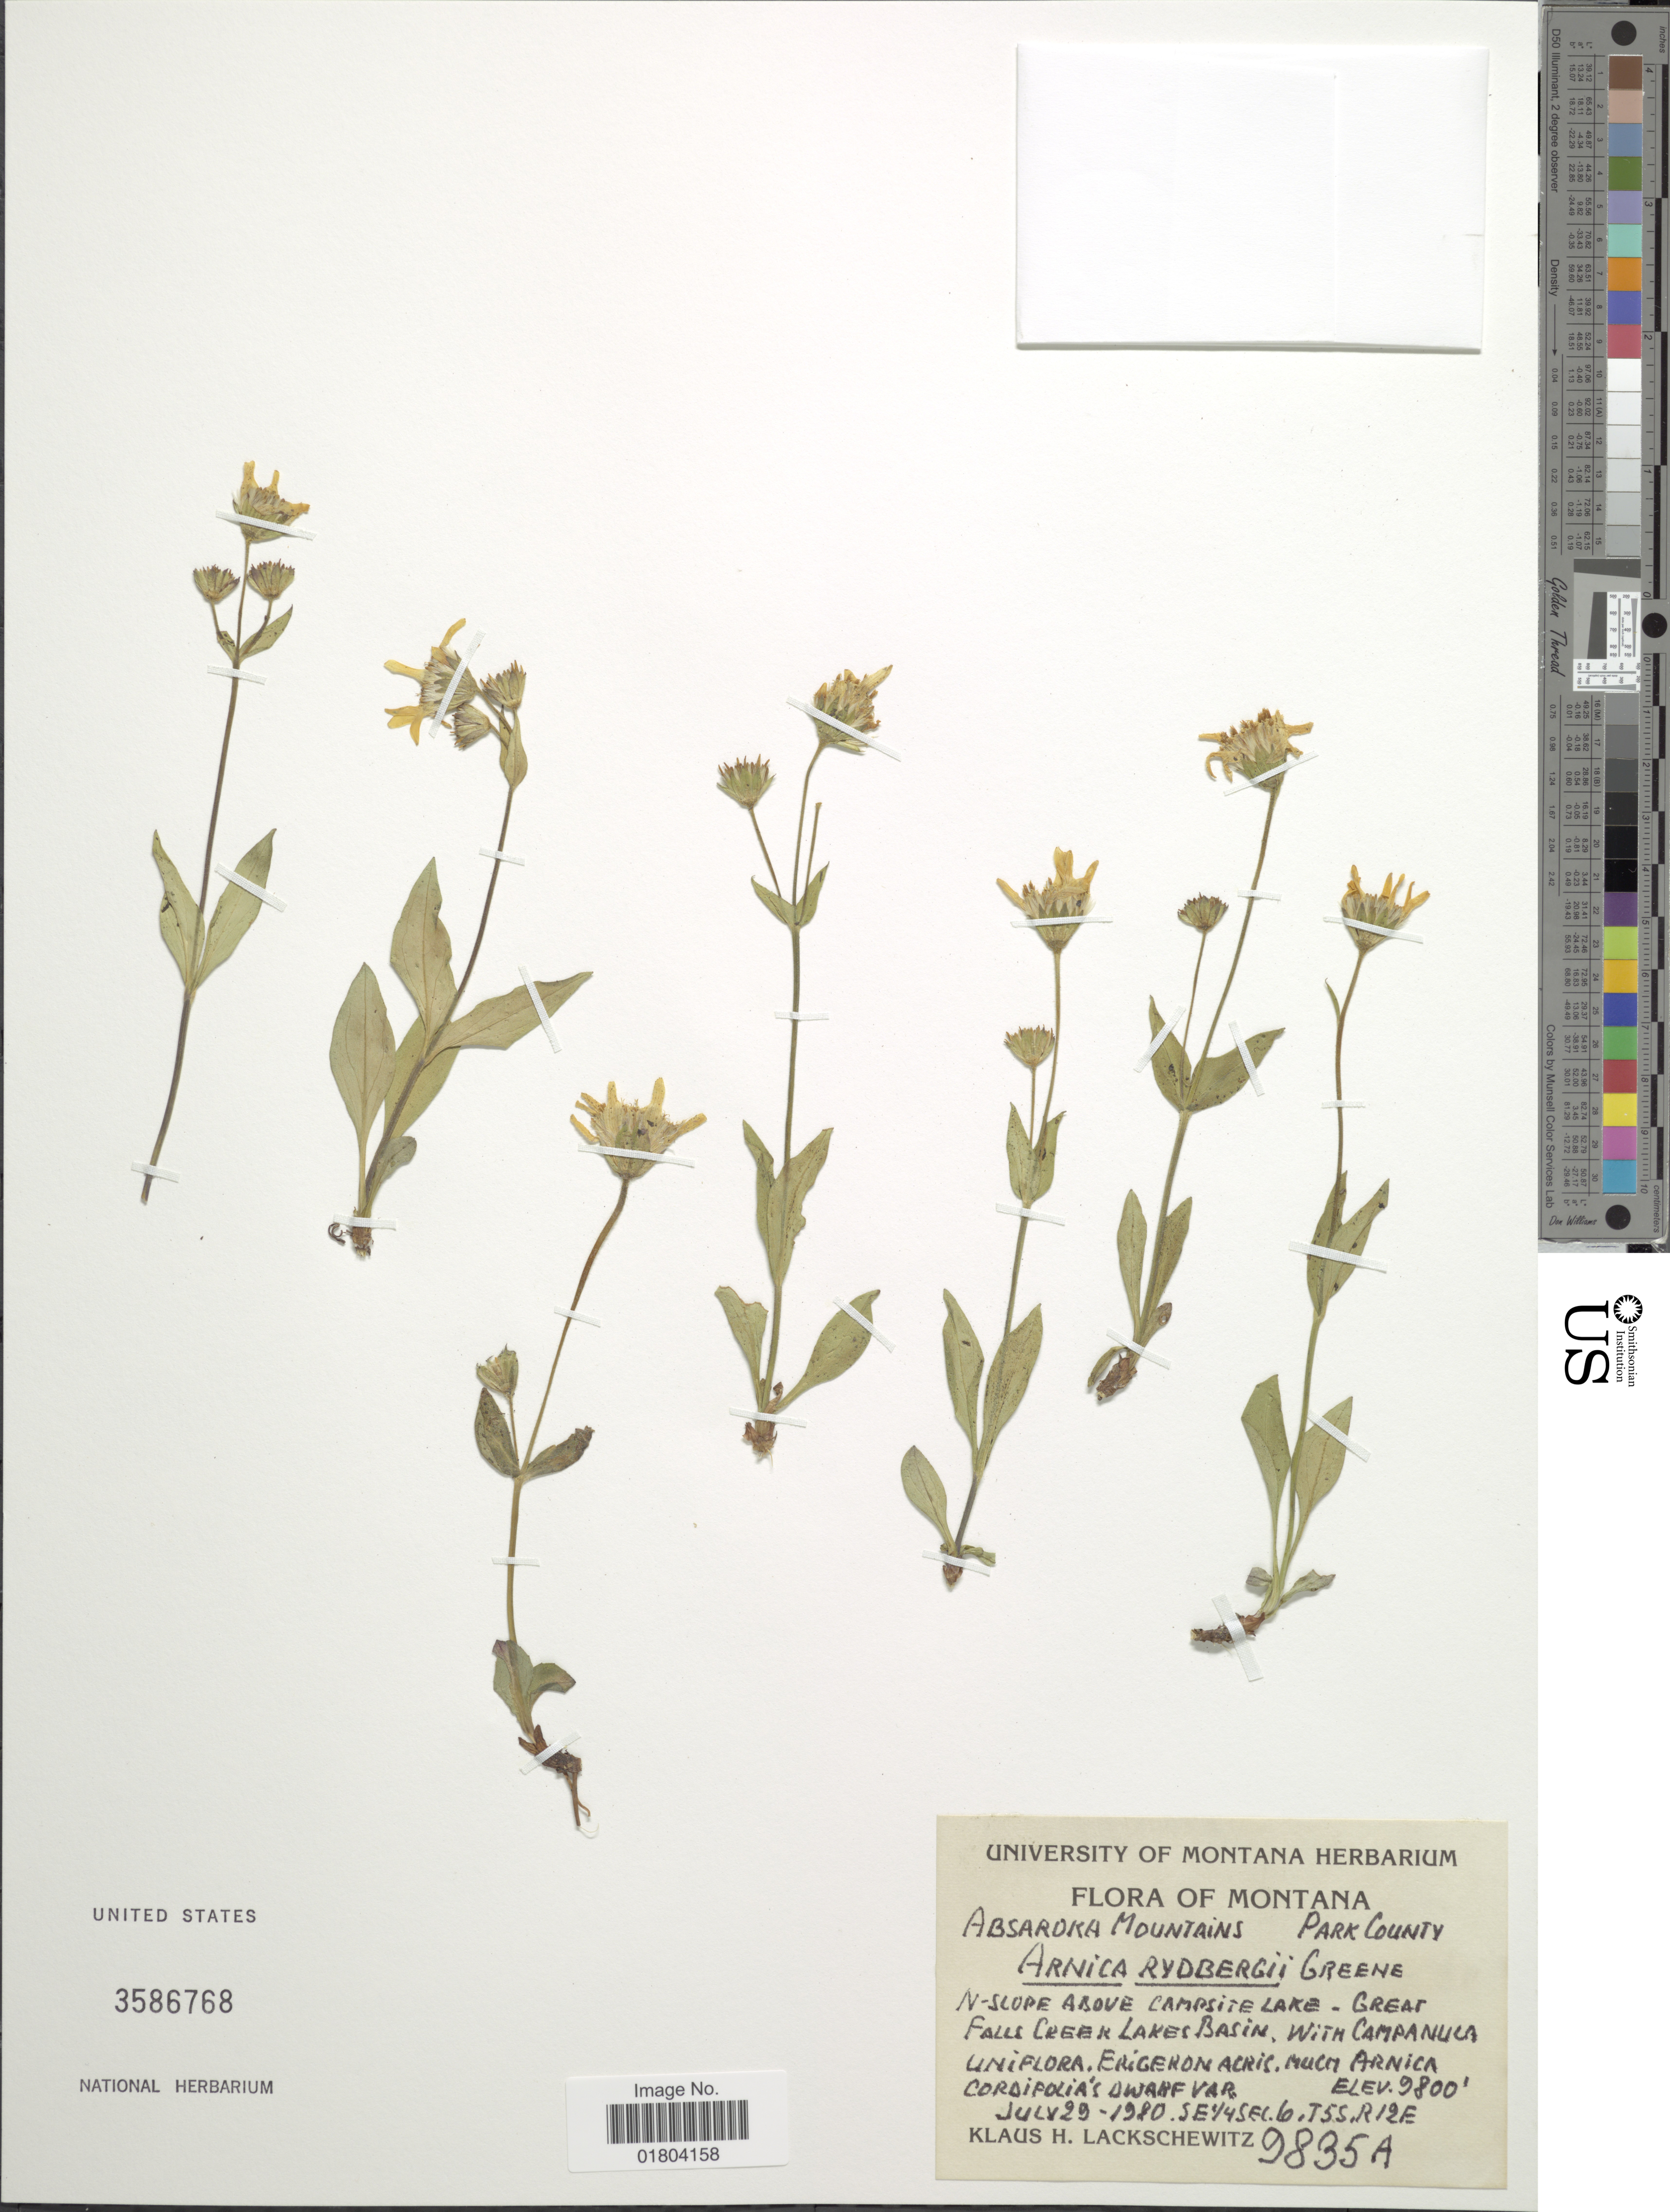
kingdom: Plantae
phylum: Tracheophyta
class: Magnoliopsida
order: Asterales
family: Asteraceae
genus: Arnica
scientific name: Arnica rydbergii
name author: Greene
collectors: K. Lackschewitz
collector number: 9835A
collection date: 1980-07-29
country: United States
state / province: Montana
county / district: Park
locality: Absaroka Mountains, N-slope above campsite lake - Great Falls Creek Lakes Basin, SE ¼ Sec 6. T5S, R12E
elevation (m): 2987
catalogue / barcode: US 3586768